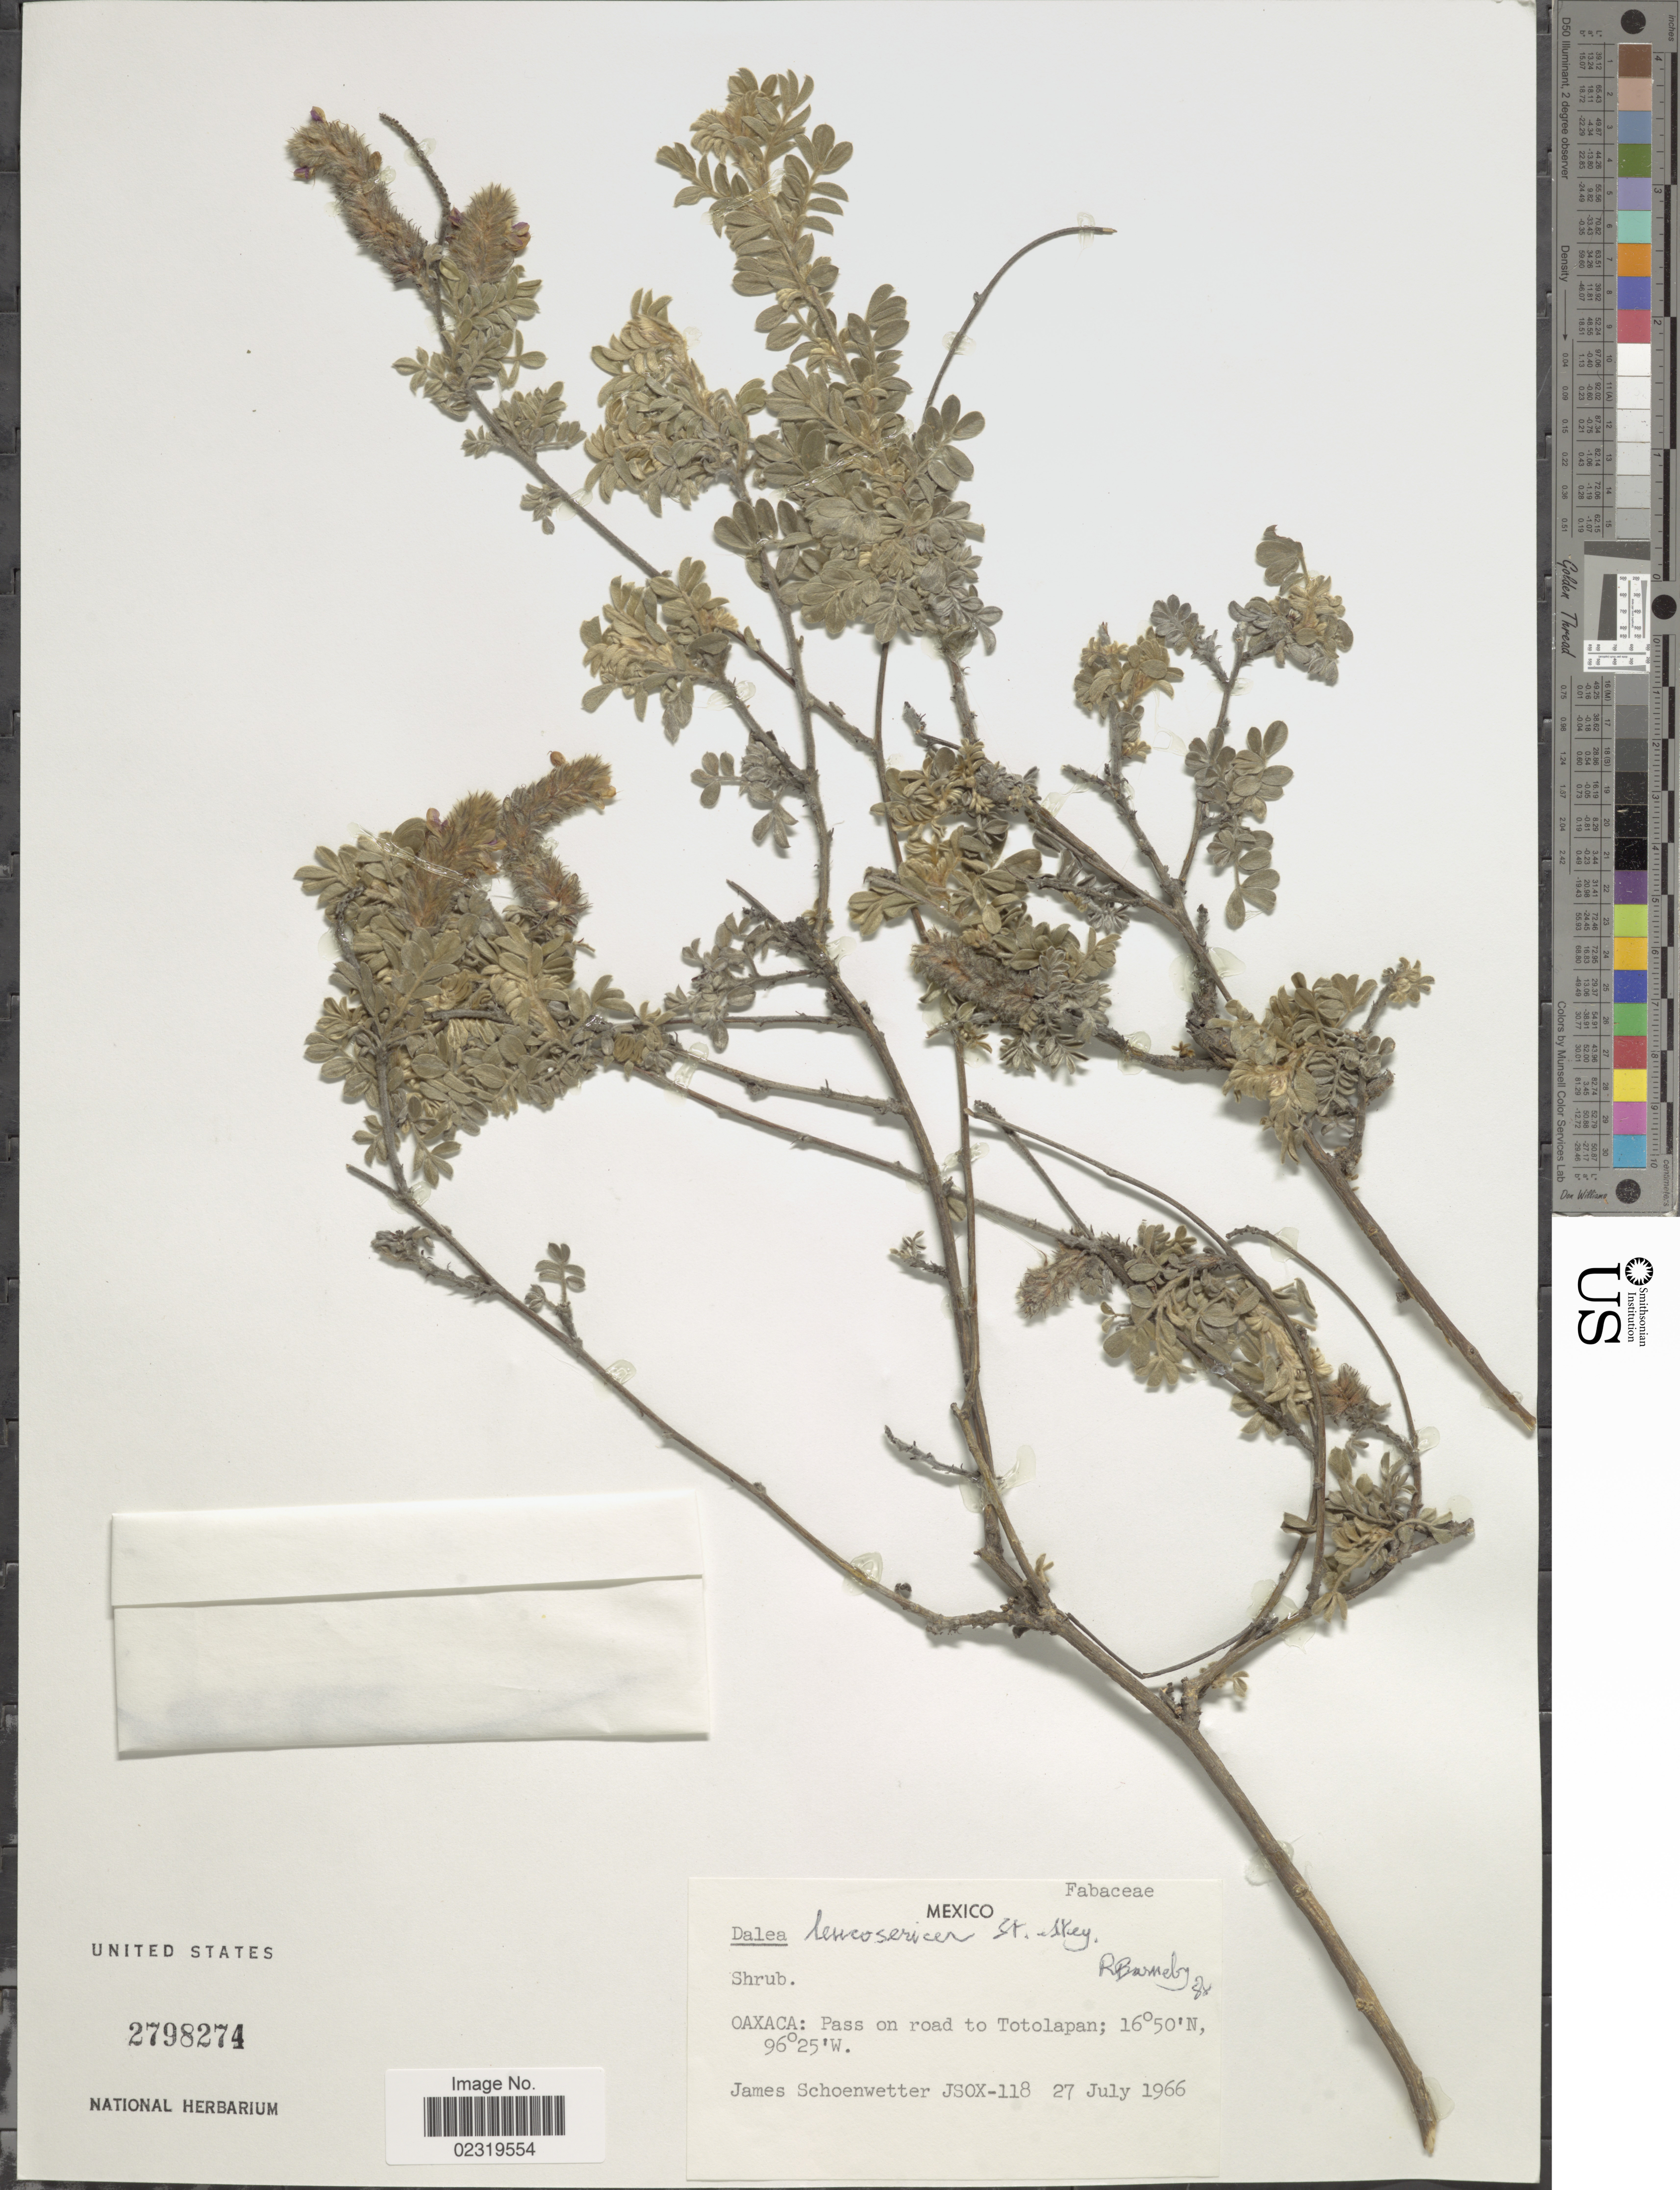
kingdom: Plantae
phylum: Tracheophyta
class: Magnoliopsida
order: Fabales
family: Fabaceae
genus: Dalea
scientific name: Dalea leucosericea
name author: (Rydb.) Standl. & Steyerm.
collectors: J. Schoenwetter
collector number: JSOX-118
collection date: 1966-07-27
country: Mexico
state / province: Oaxaca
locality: Pass on road to Totolapan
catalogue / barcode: US 2798274